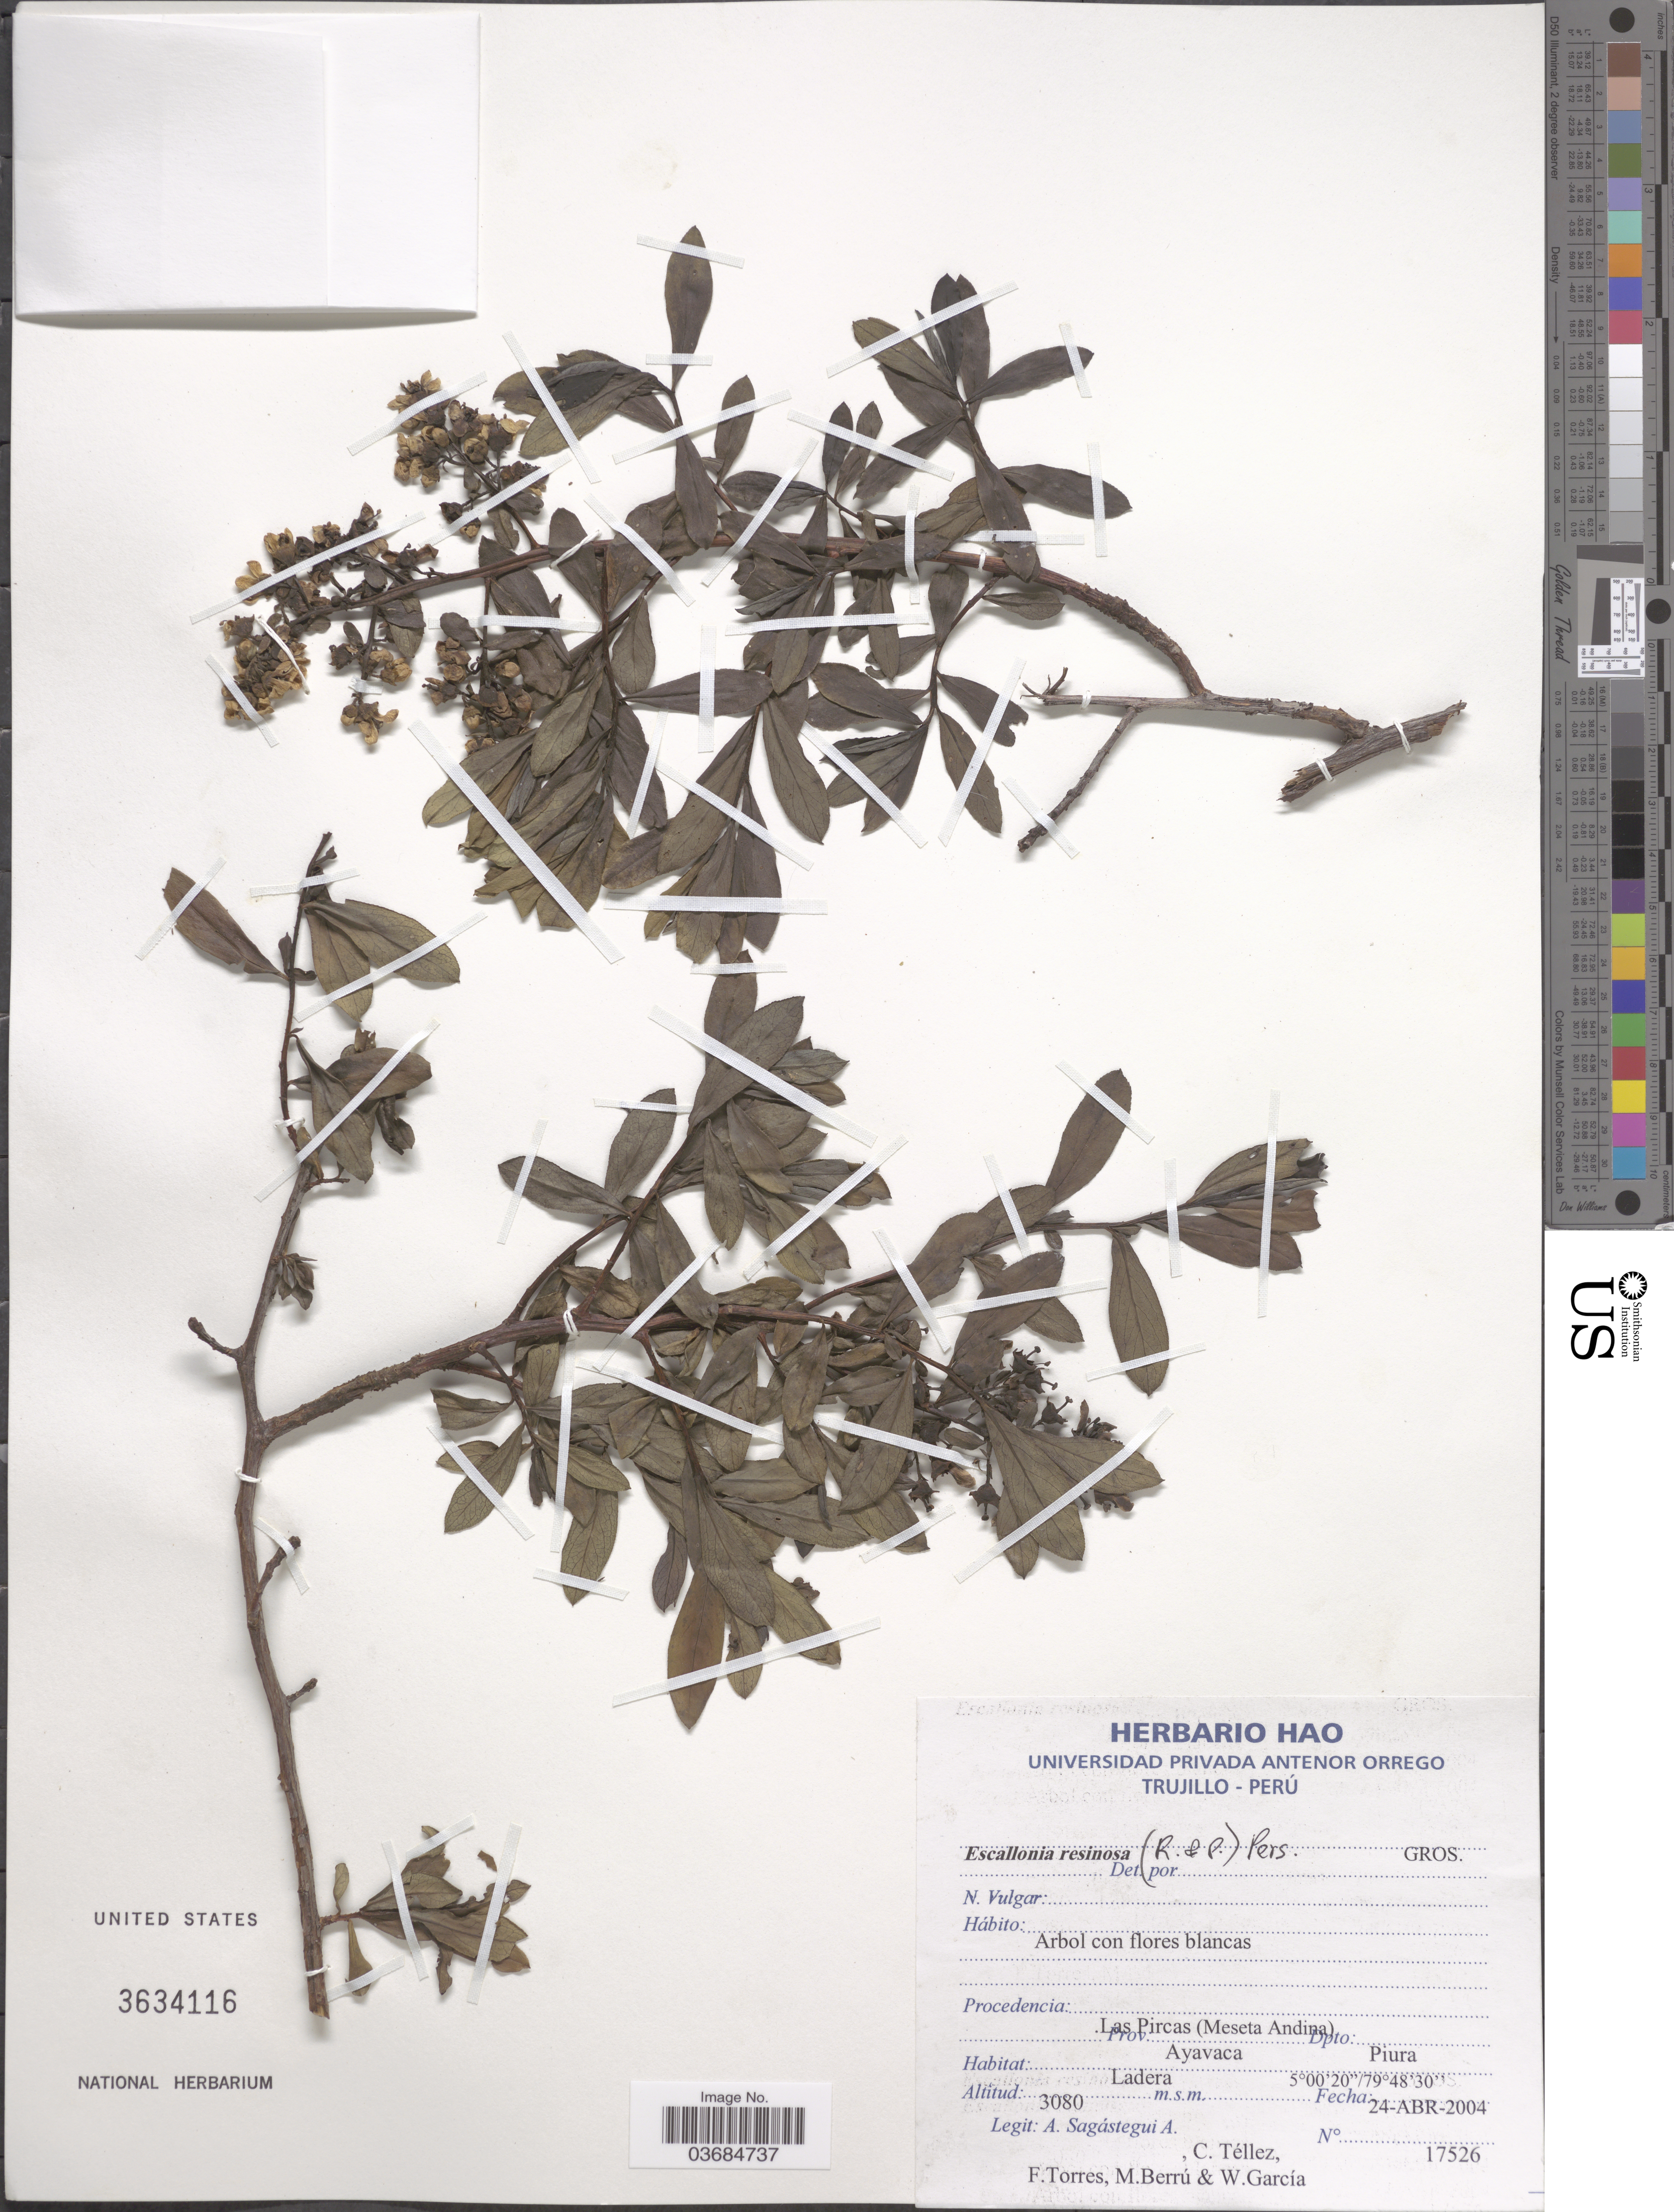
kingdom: Plantae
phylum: Tracheophyta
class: Magnoliopsida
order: Escalloniales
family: Escalloniaceae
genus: Escallonia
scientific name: Escallonia resinosa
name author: (Ruiz & Pav.) Pers.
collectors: A. Sagástegui A., C. Téllez, F. Torres, M. Berrú & W. Garcia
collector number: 17526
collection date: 2004-04-24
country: Peru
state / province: Piura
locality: Las Pircas (Meseta Andina). Prov. Ayavaca. Dpto.: Piura.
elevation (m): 3080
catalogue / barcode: US 3634116